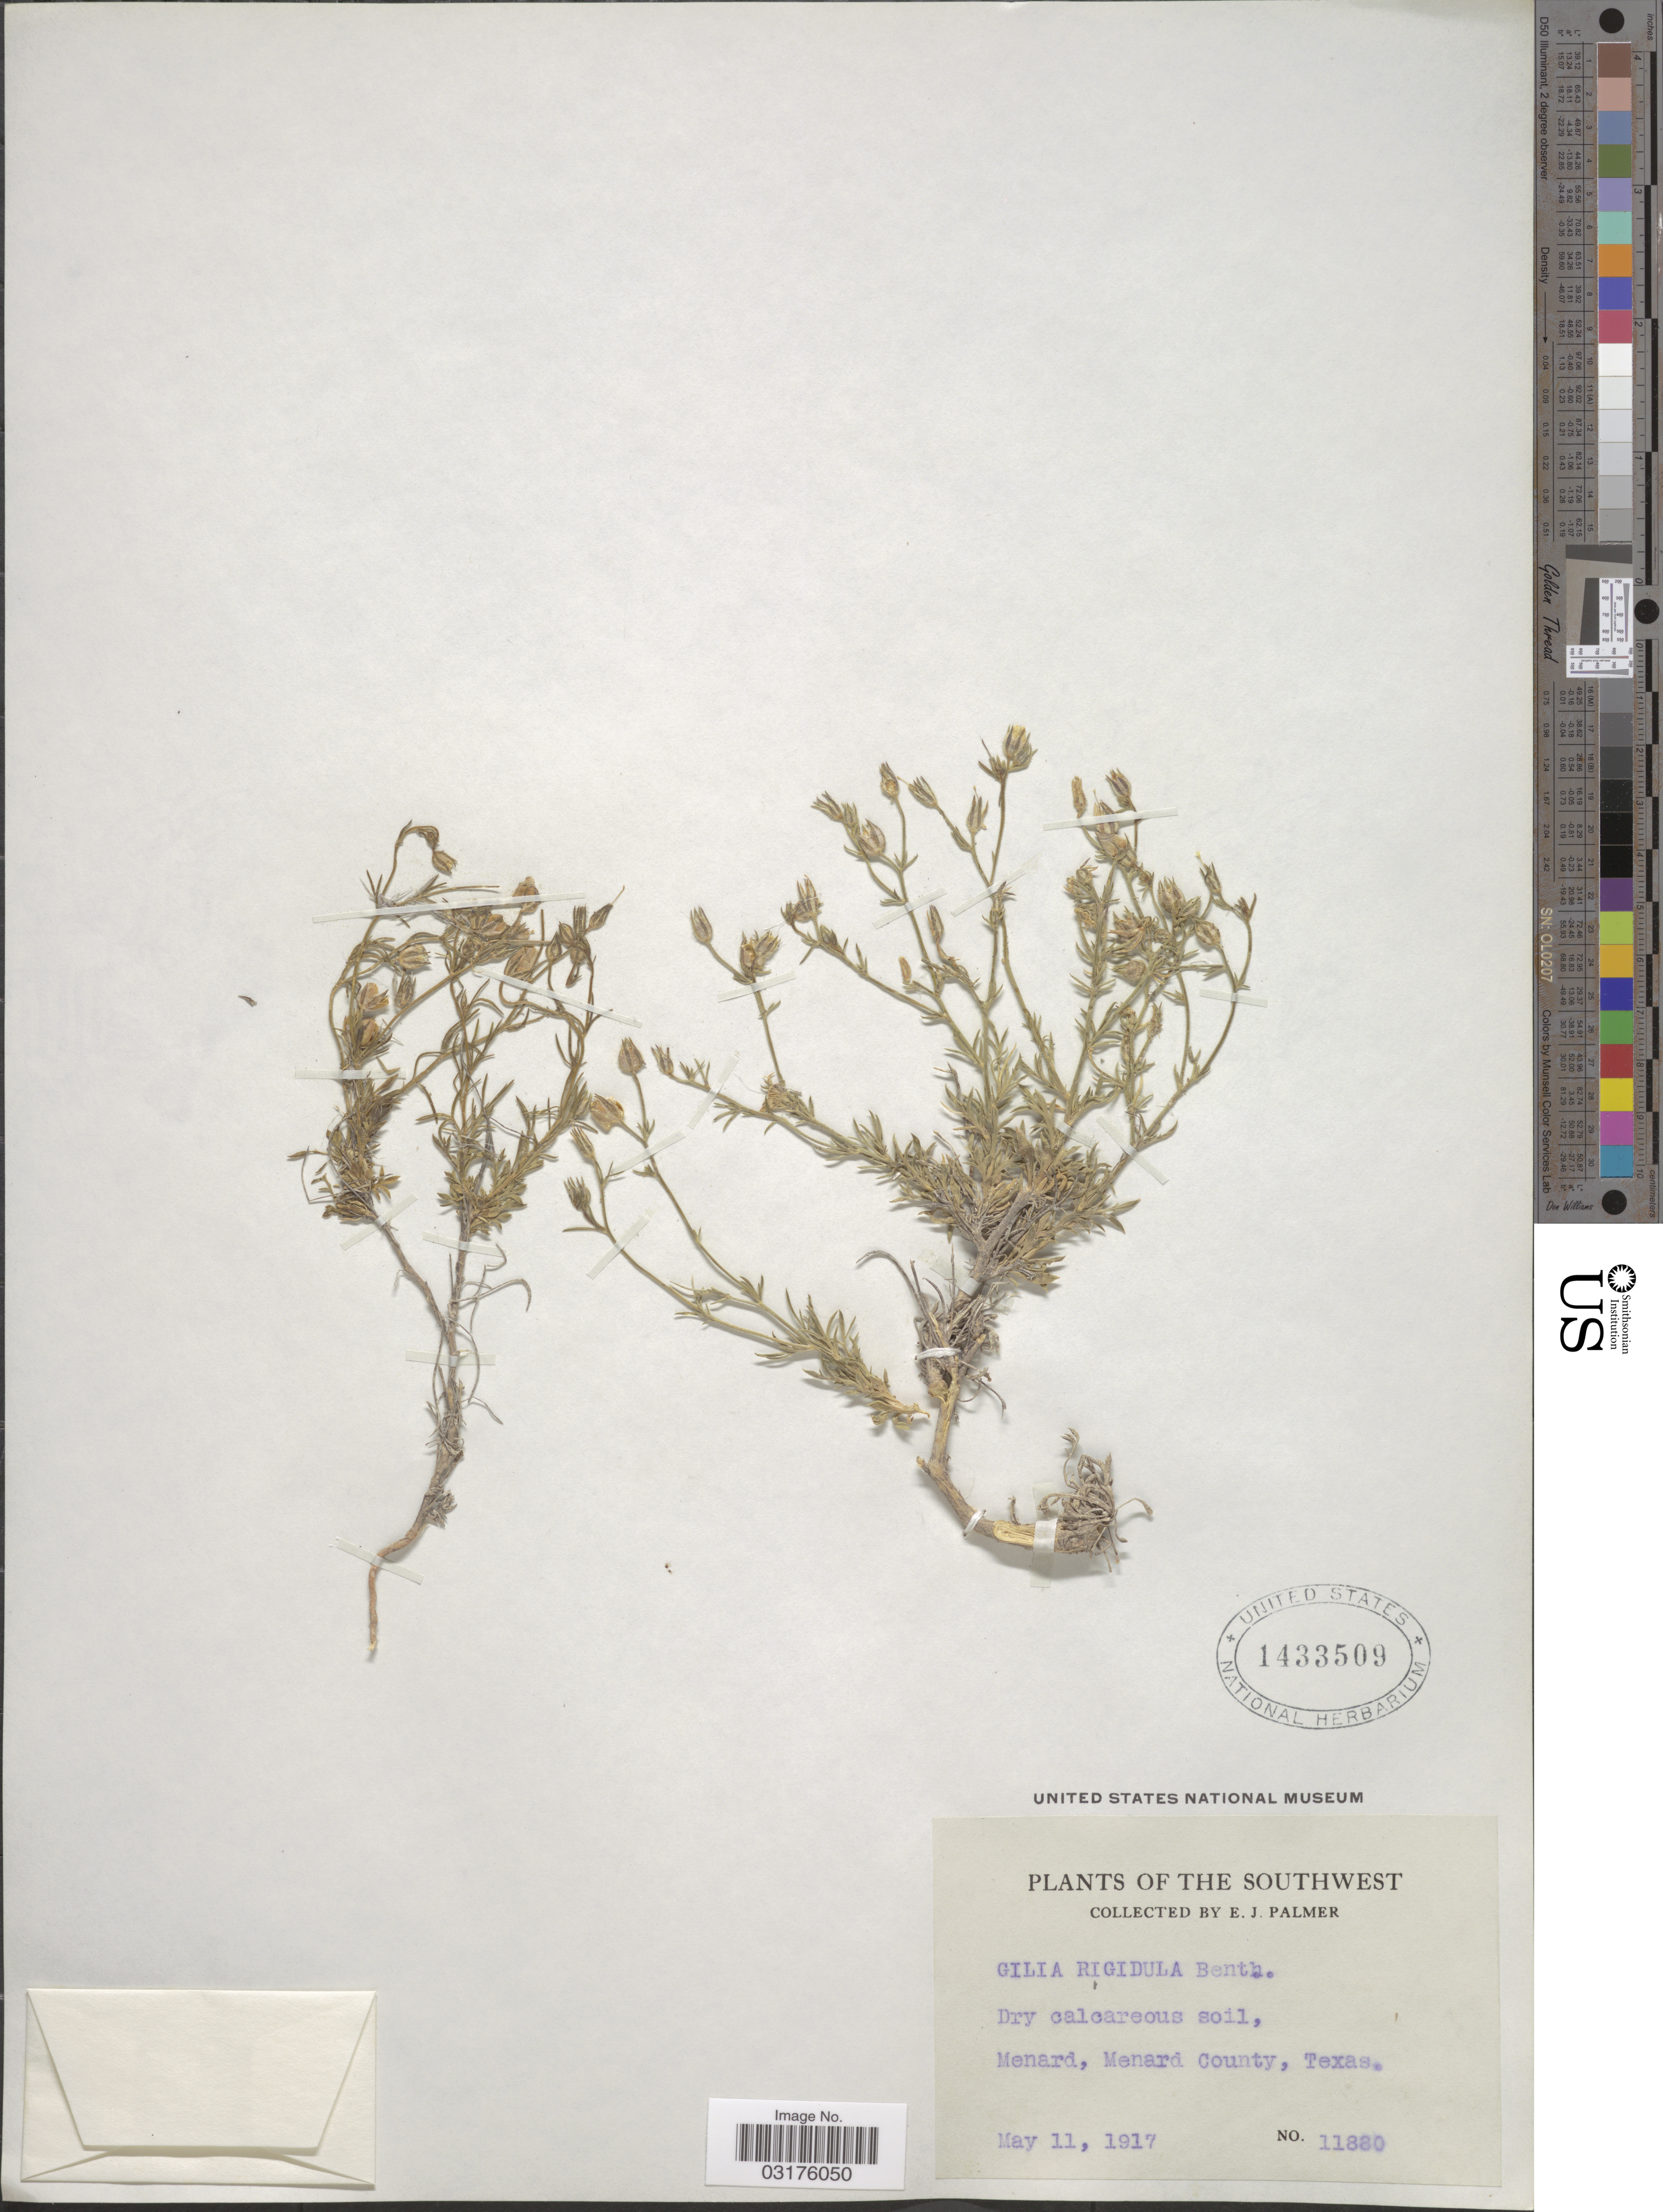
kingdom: Plantae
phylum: Tracheophyta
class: Magnoliopsida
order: Ericales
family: Polemoniaceae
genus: Giliastrum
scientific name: Giliastrum rigidulum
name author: (Benth.) Rydb.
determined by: Strong, Mark T., (BOT), Smithsonian Institution - National Museum of Natural History (UNITED STATES)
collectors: E. J. Palmer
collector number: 11880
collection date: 1917-05-11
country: United States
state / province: Texas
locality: The Southwest, Menard, Menard County.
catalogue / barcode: US 1433509